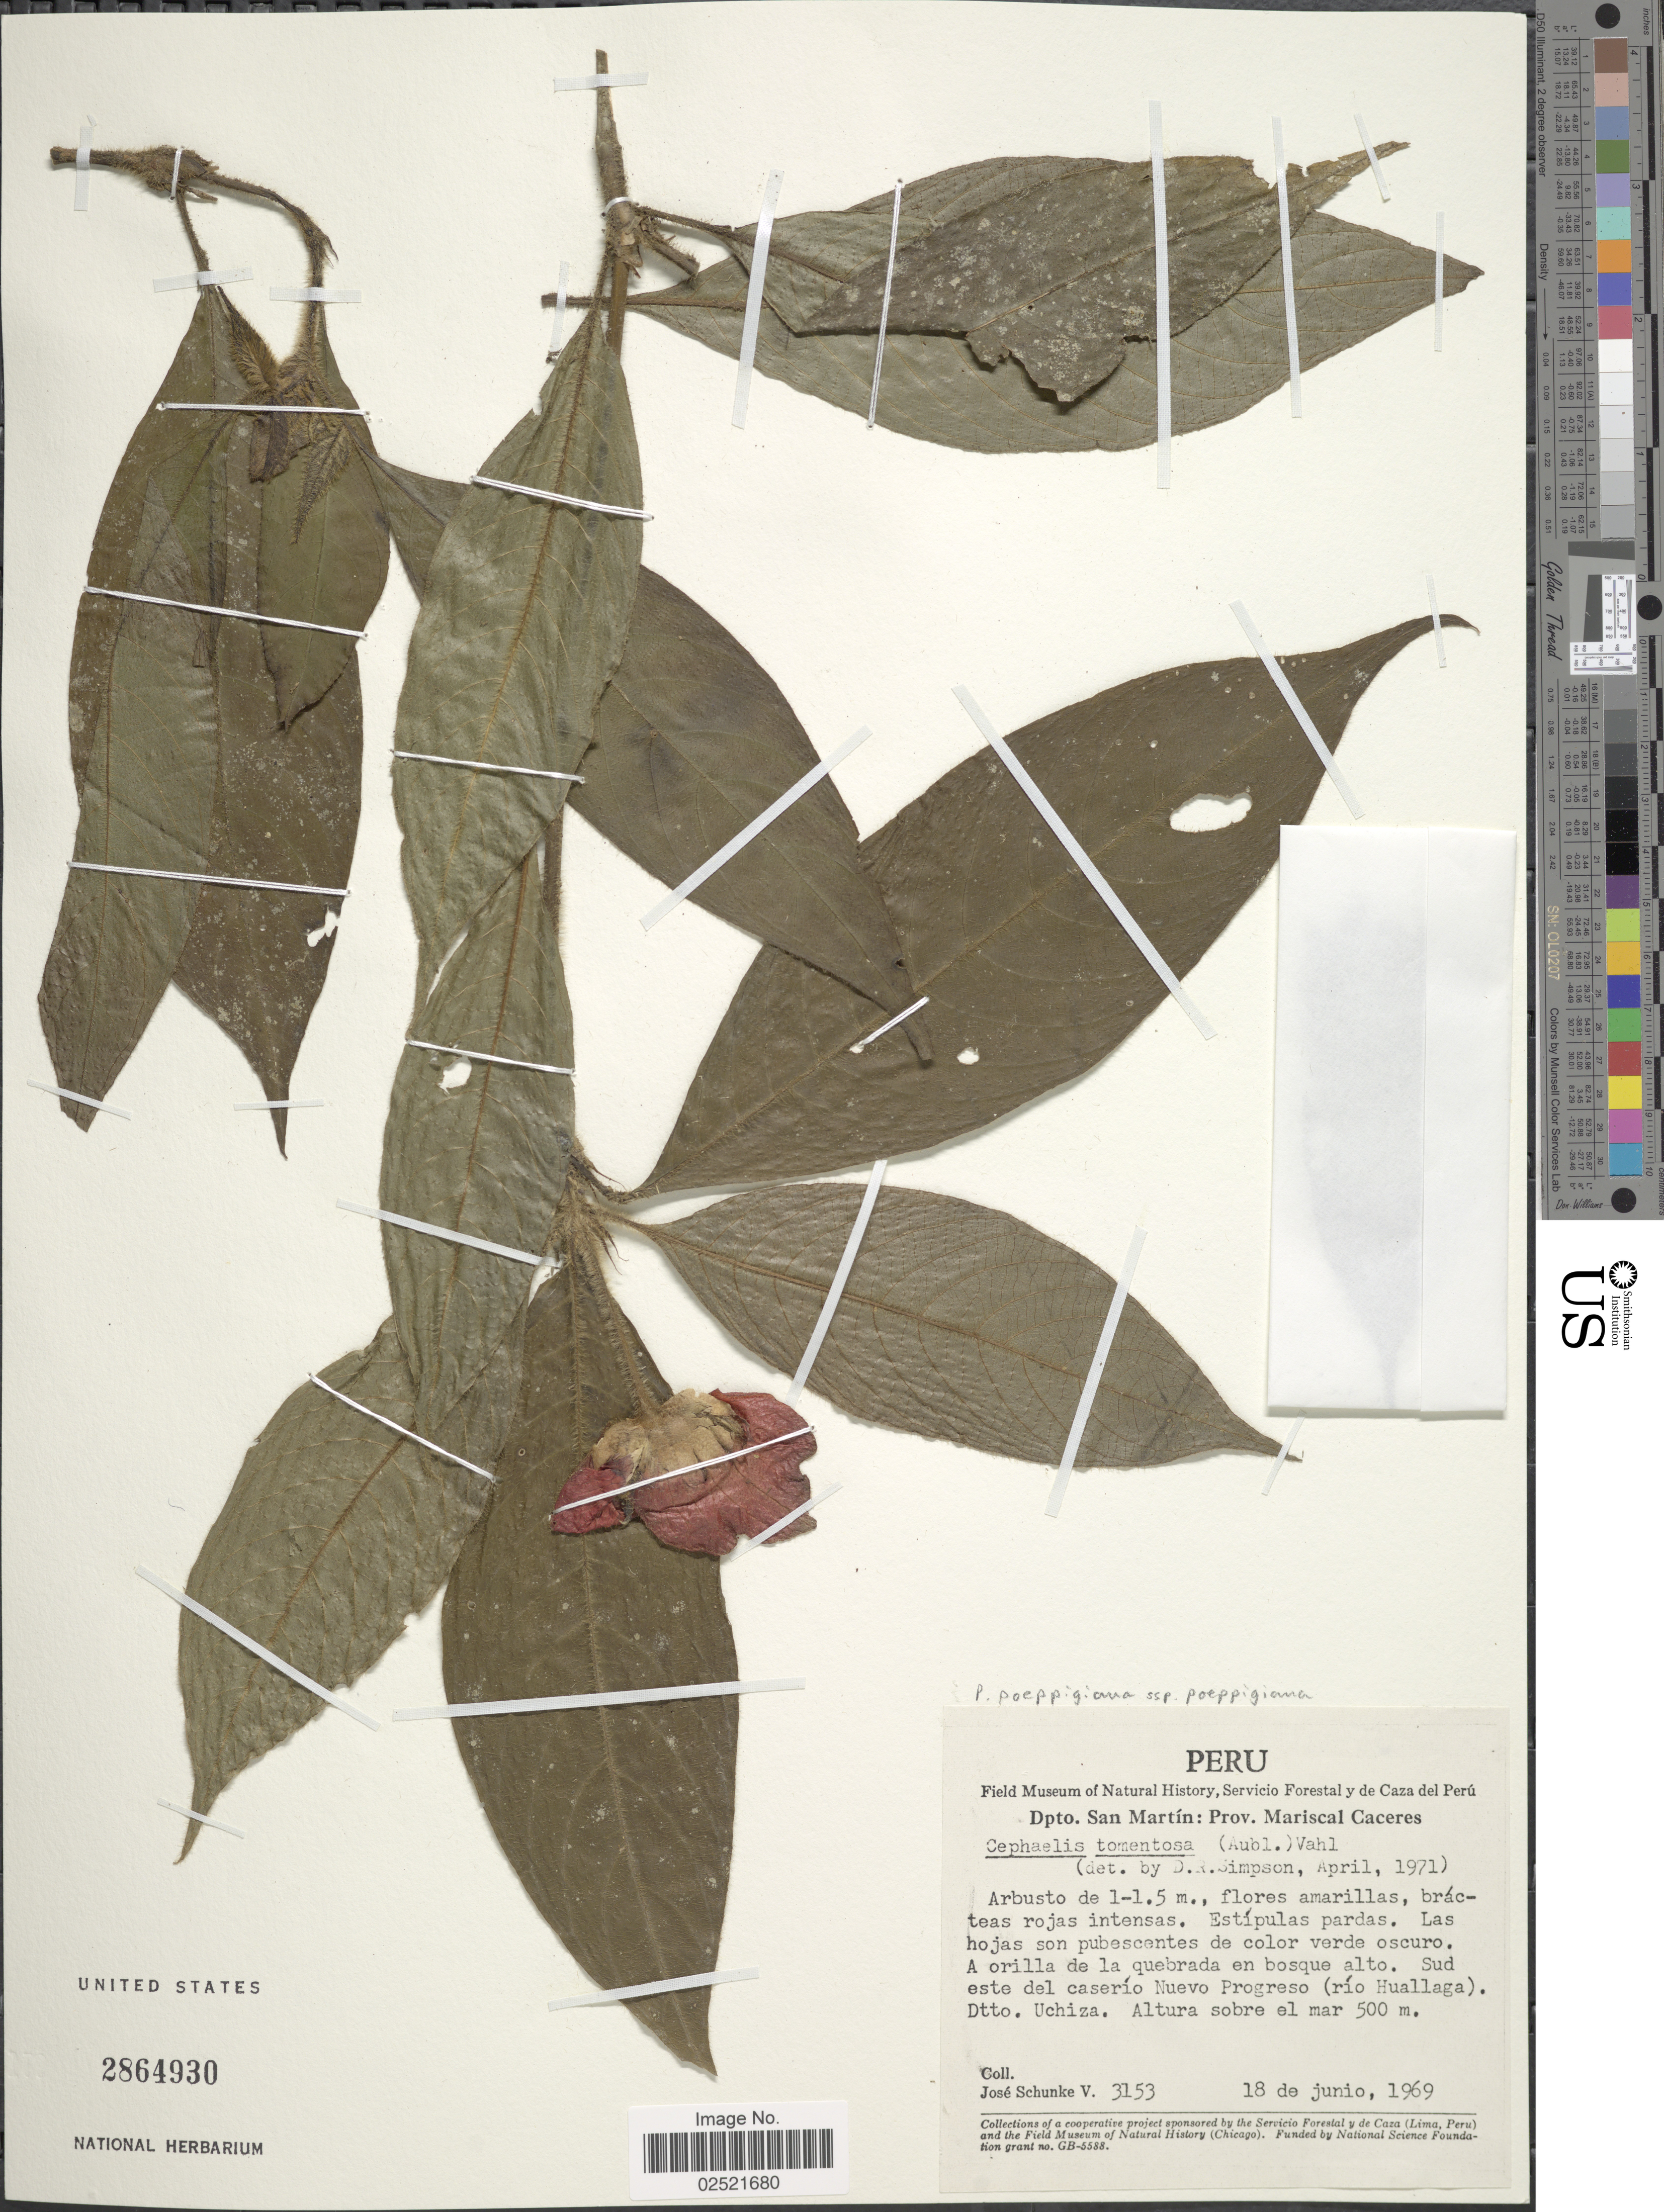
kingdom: Plantae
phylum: Tracheophyta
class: Magnoliopsida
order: Gentianales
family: Rubiaceae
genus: Psychotria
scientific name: Psychotria poeppigiana subsp. poeppigiana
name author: Müll. Arg.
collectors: J. Schunke Vigo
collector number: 3153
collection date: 1969-06-18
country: Peru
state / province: San Martín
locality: Prov. Mariscal Caceres, Sud este del caserio Nuevo Progreso (Rio Huallaga), Dtto. Uchiza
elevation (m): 500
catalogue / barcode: US 2864930